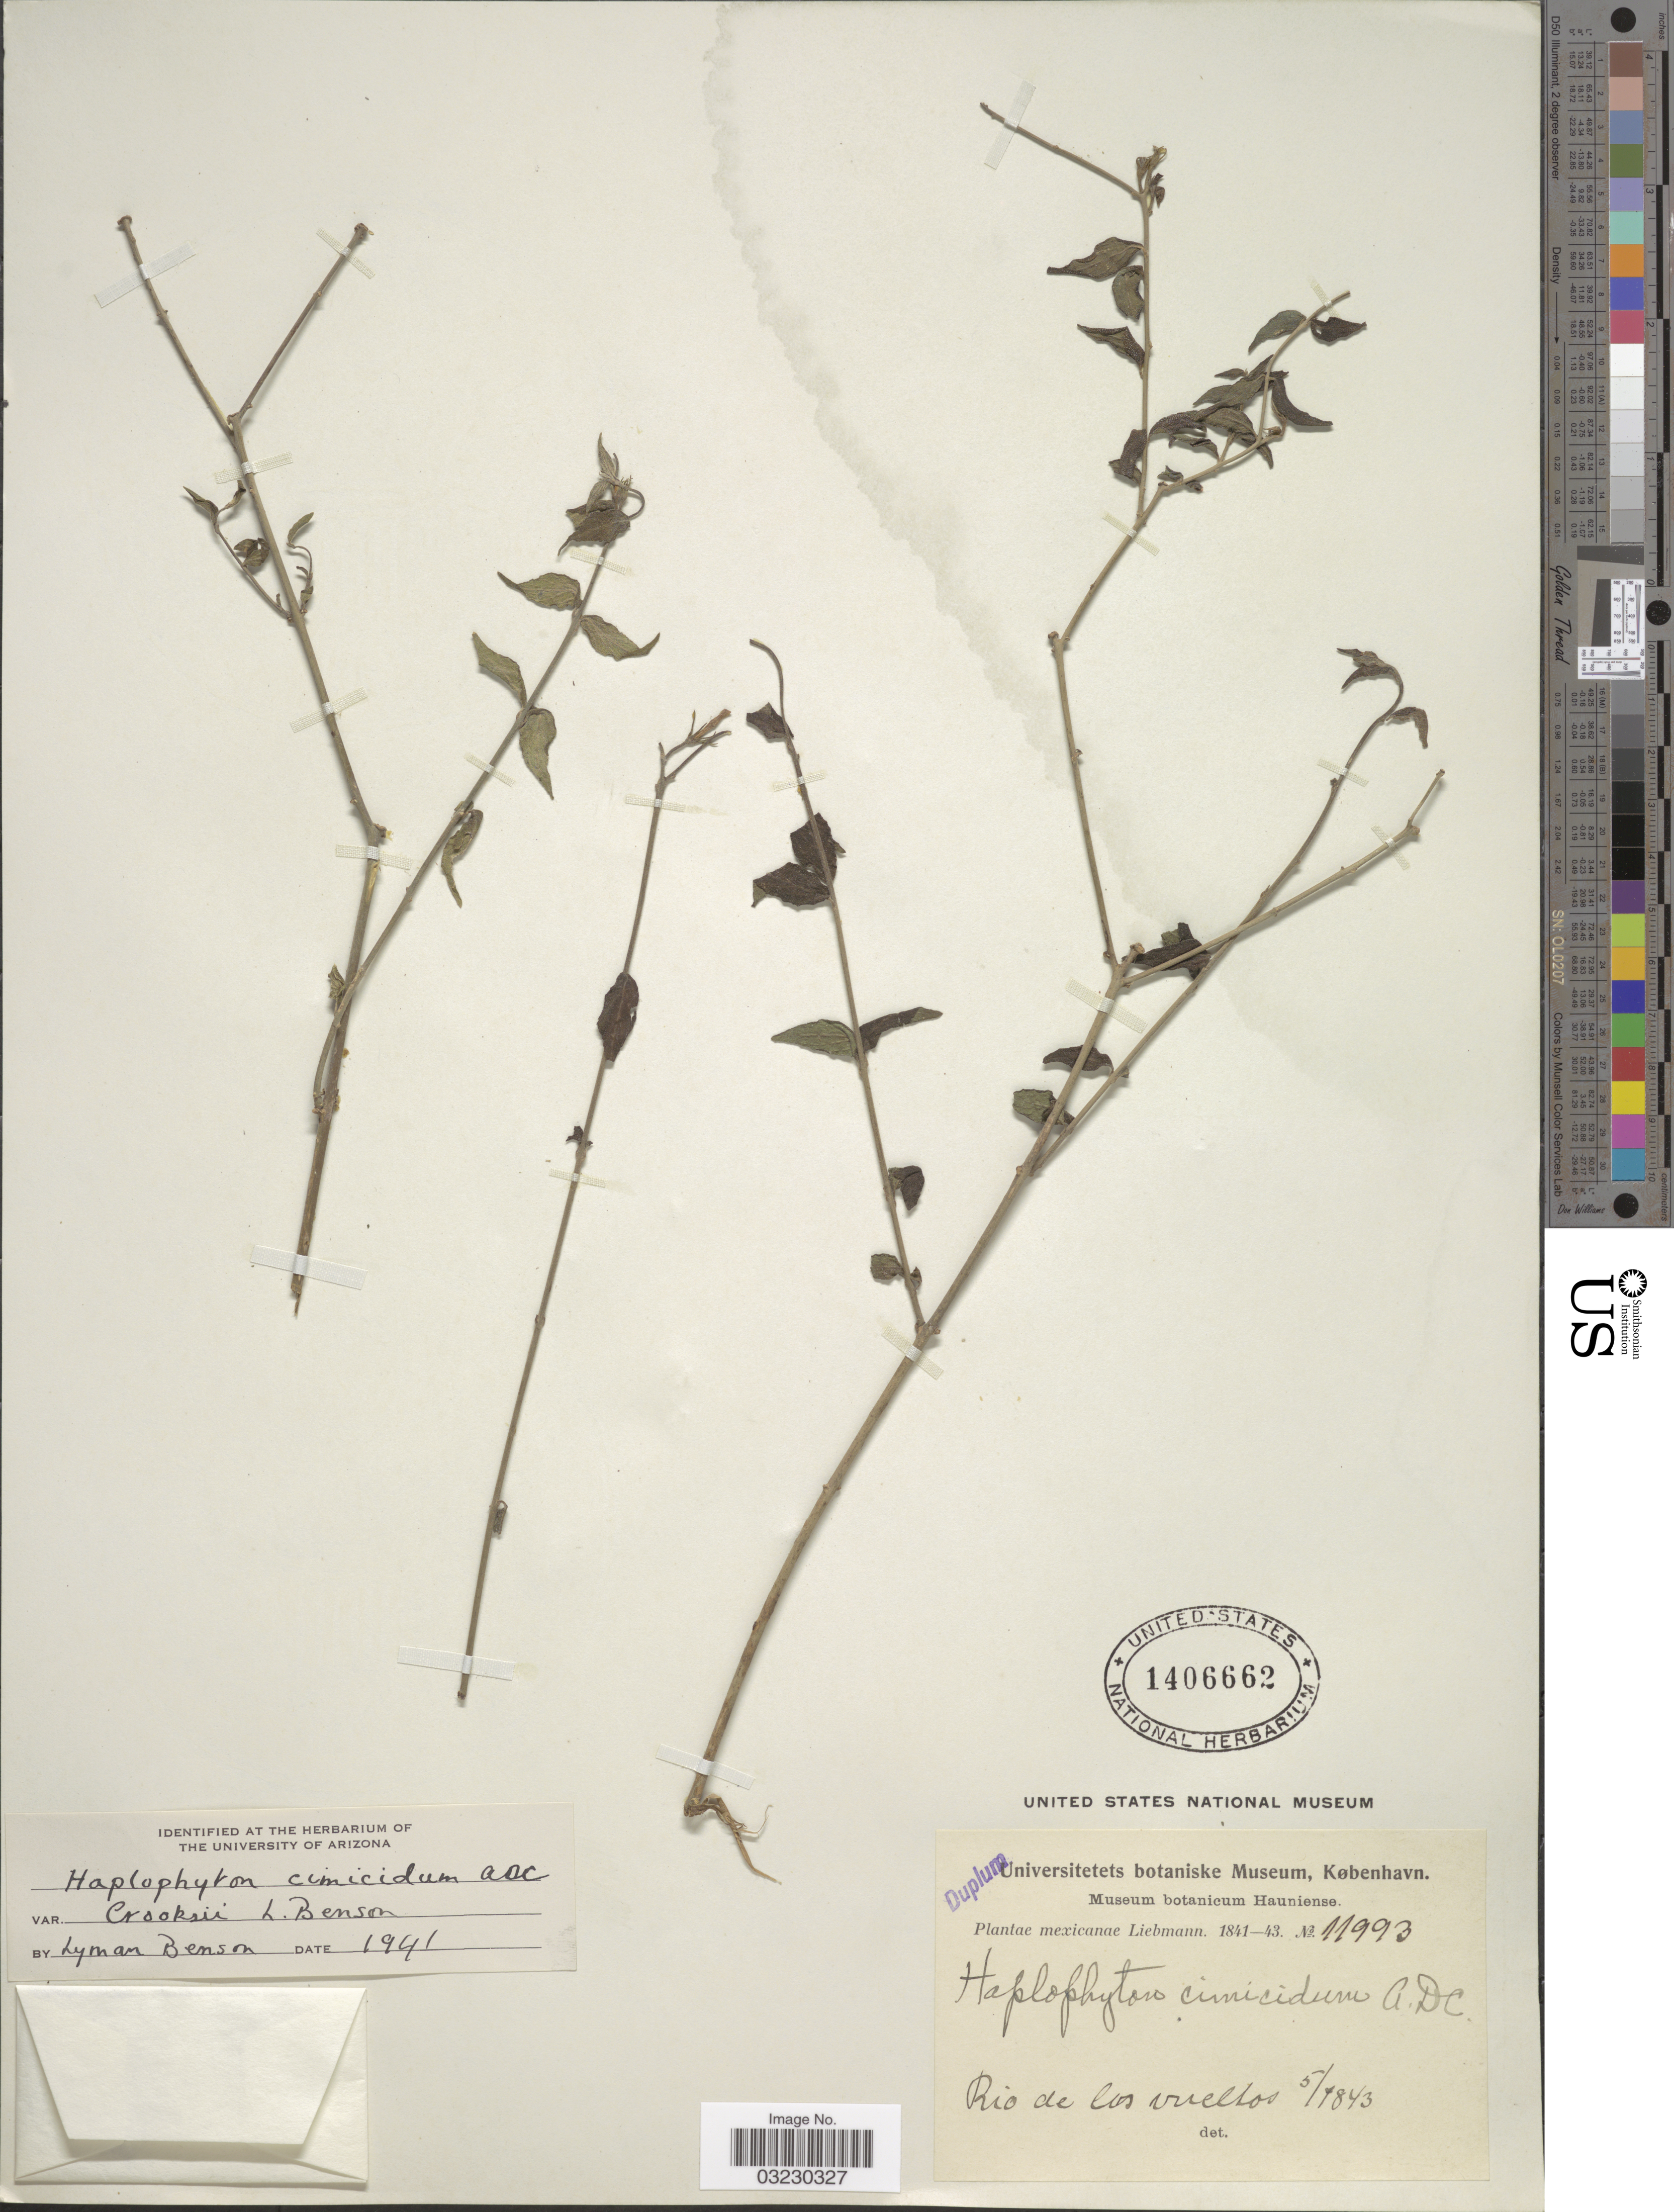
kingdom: Plantae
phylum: Tracheophyta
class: Magnoliopsida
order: Gentianales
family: Apocynaceae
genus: Haplophyton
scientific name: Haplophyton cimicidum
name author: A. DC.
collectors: Liebmann, --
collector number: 11993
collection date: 1843-05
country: Mexico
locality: Rio de las vueltas.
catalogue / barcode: US 1406662